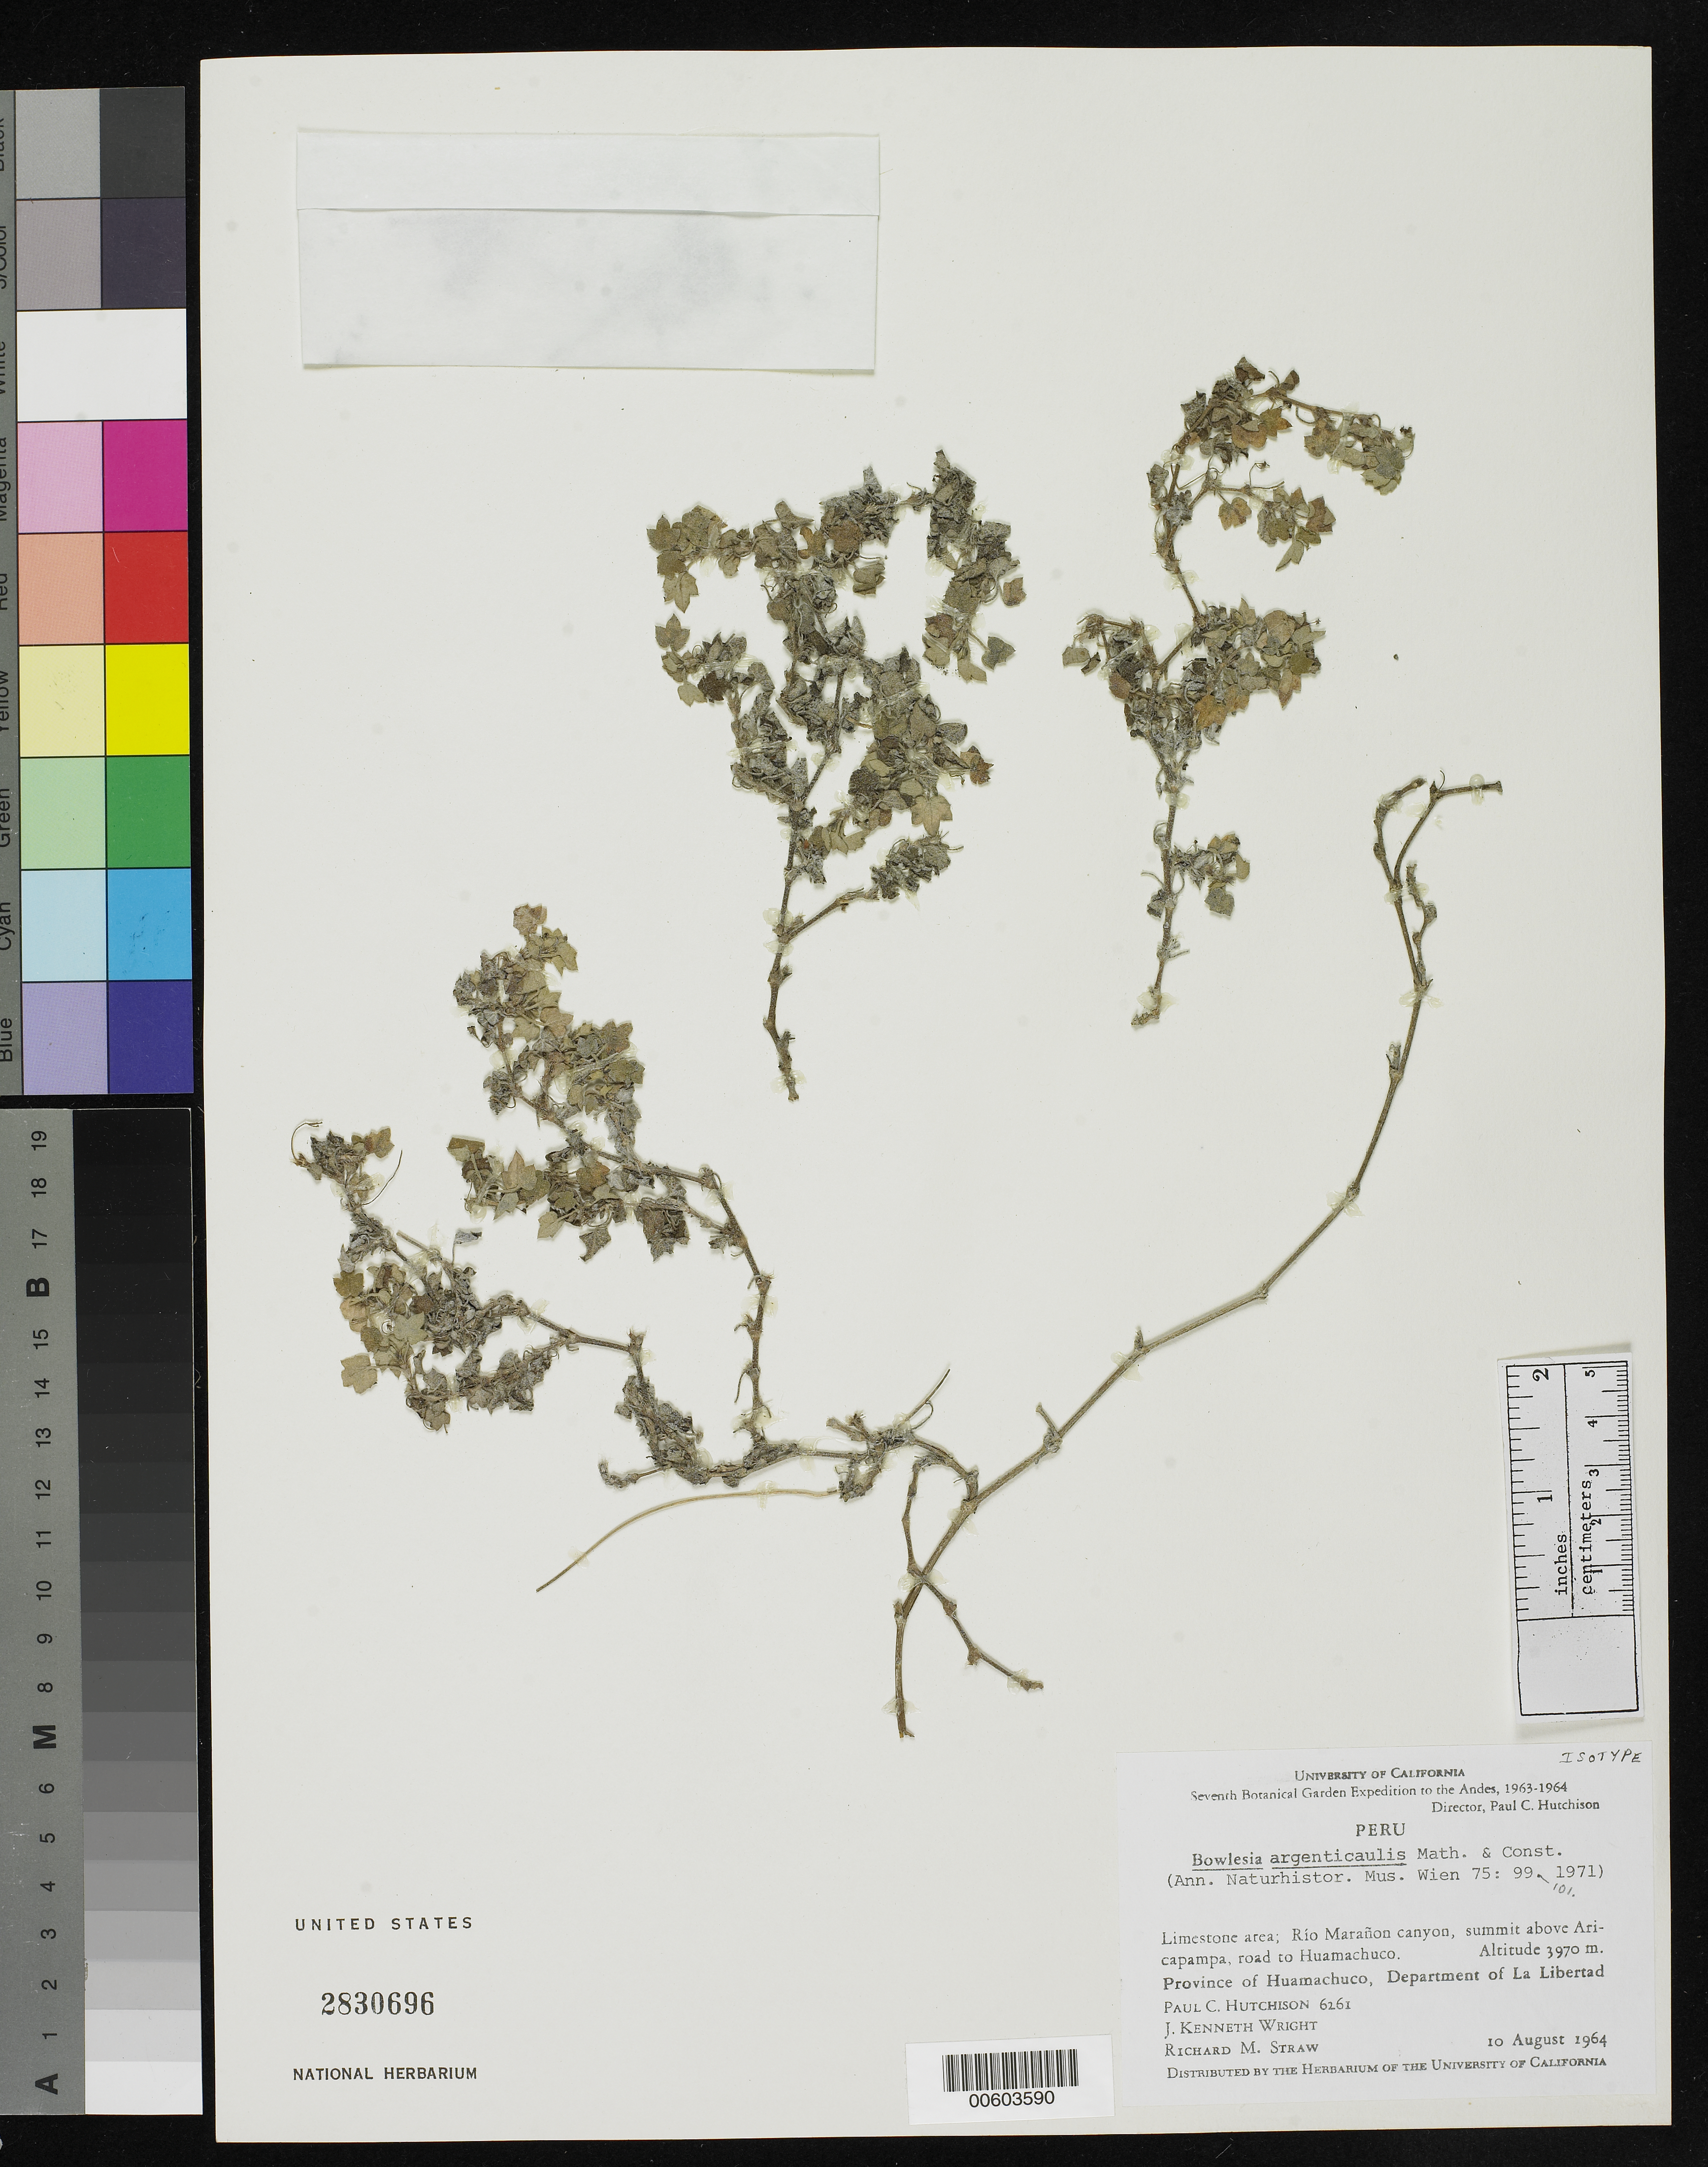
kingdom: Plantae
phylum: Tracheophyta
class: Magnoliopsida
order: Apiales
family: Apiaceae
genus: Bowlesia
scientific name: Bowlesia argenticaulis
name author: Mathias & Constance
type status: Isotype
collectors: P. C. Hutchison, J. K. Wright & R. M. Straw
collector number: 6261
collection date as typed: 10 Aug 1964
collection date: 1964-08-10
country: Peru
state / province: La Libertad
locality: Rio Maranon Canyon, summit above Aricapampa, road to Huamachuco.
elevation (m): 3970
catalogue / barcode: US 2830696